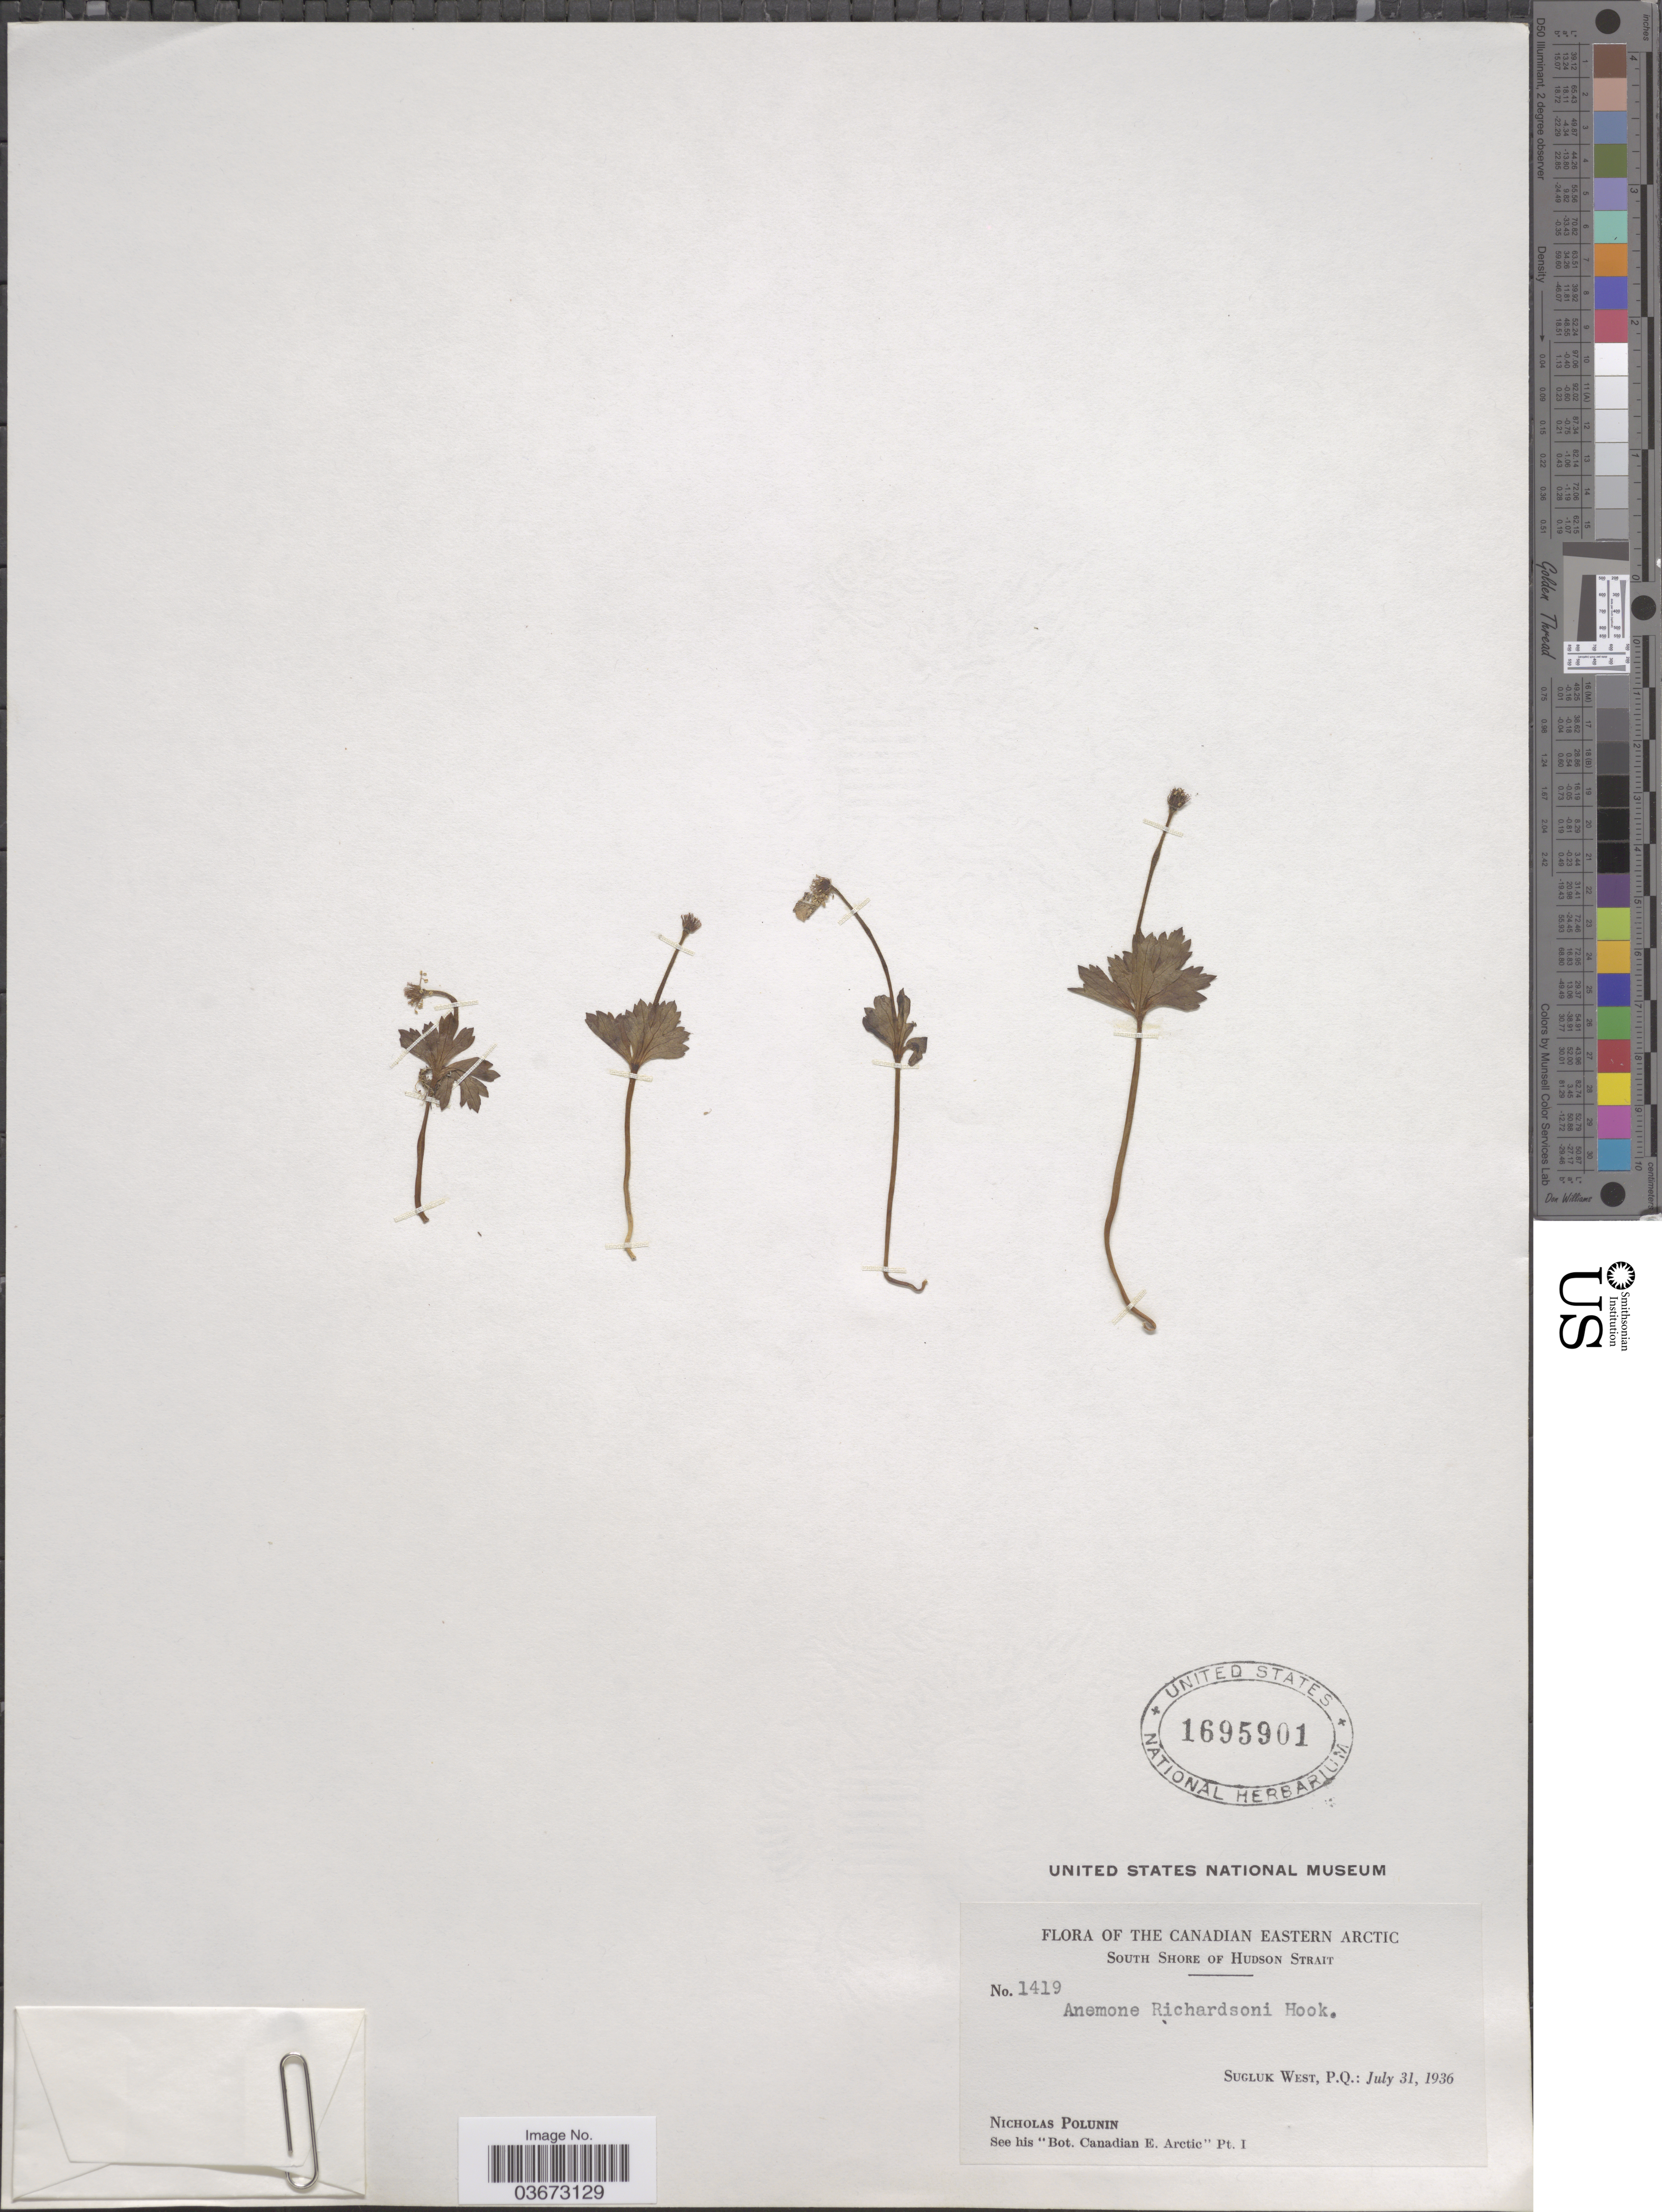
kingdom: Plantae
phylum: Tracheophyta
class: Magnoliopsida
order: Ranunculales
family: Ranunculaceae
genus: Anemone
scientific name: Anemone richardsonii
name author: Hook.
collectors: N. V. Polunin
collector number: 1419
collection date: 1936-07-31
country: Canada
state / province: Quebec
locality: The Canadian Eastern Arctic. South Shore of Hudson Strait. Sugluk West, P.Q.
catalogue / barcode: US 1695901